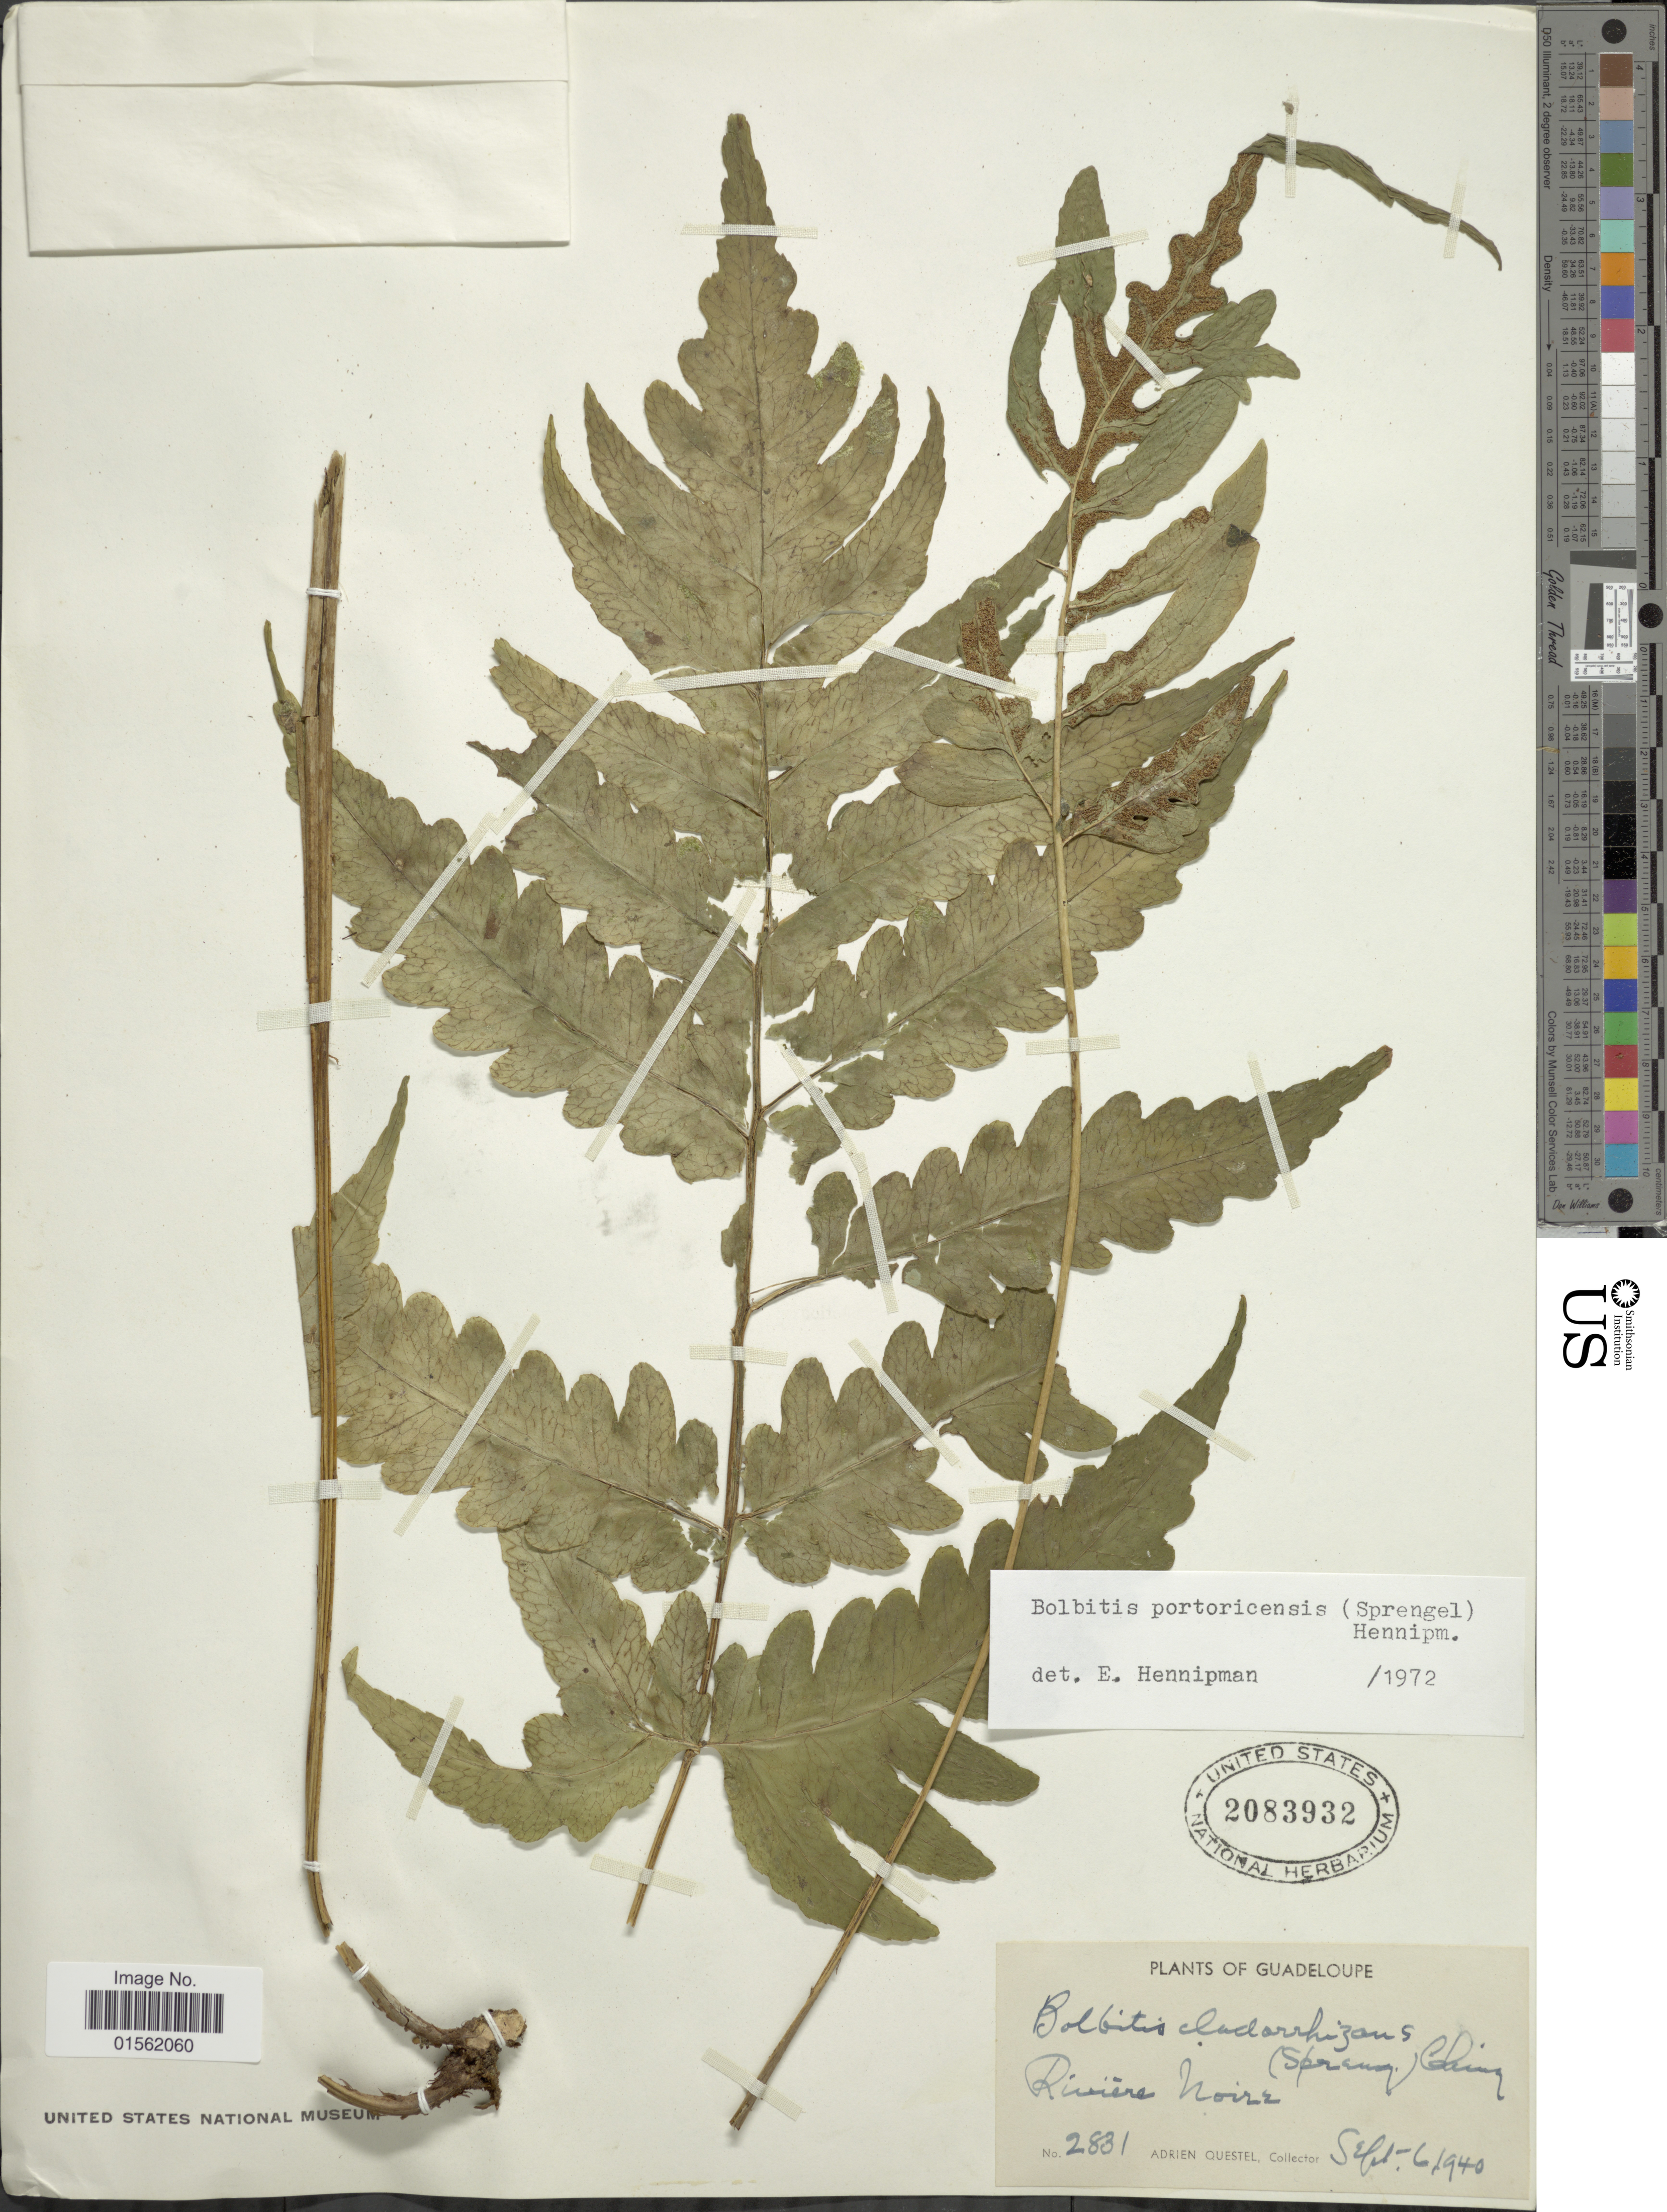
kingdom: Plantae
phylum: Tracheophyta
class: Polypodiopsida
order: Polypodiales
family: Dryopteridaceae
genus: Bolbitis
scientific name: Bolbitis portoricensis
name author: (Spreng.) Hennipman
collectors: A. Questel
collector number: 2831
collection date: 1940-09-06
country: Guadeloupe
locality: Riviére Noire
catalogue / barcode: US 2083932